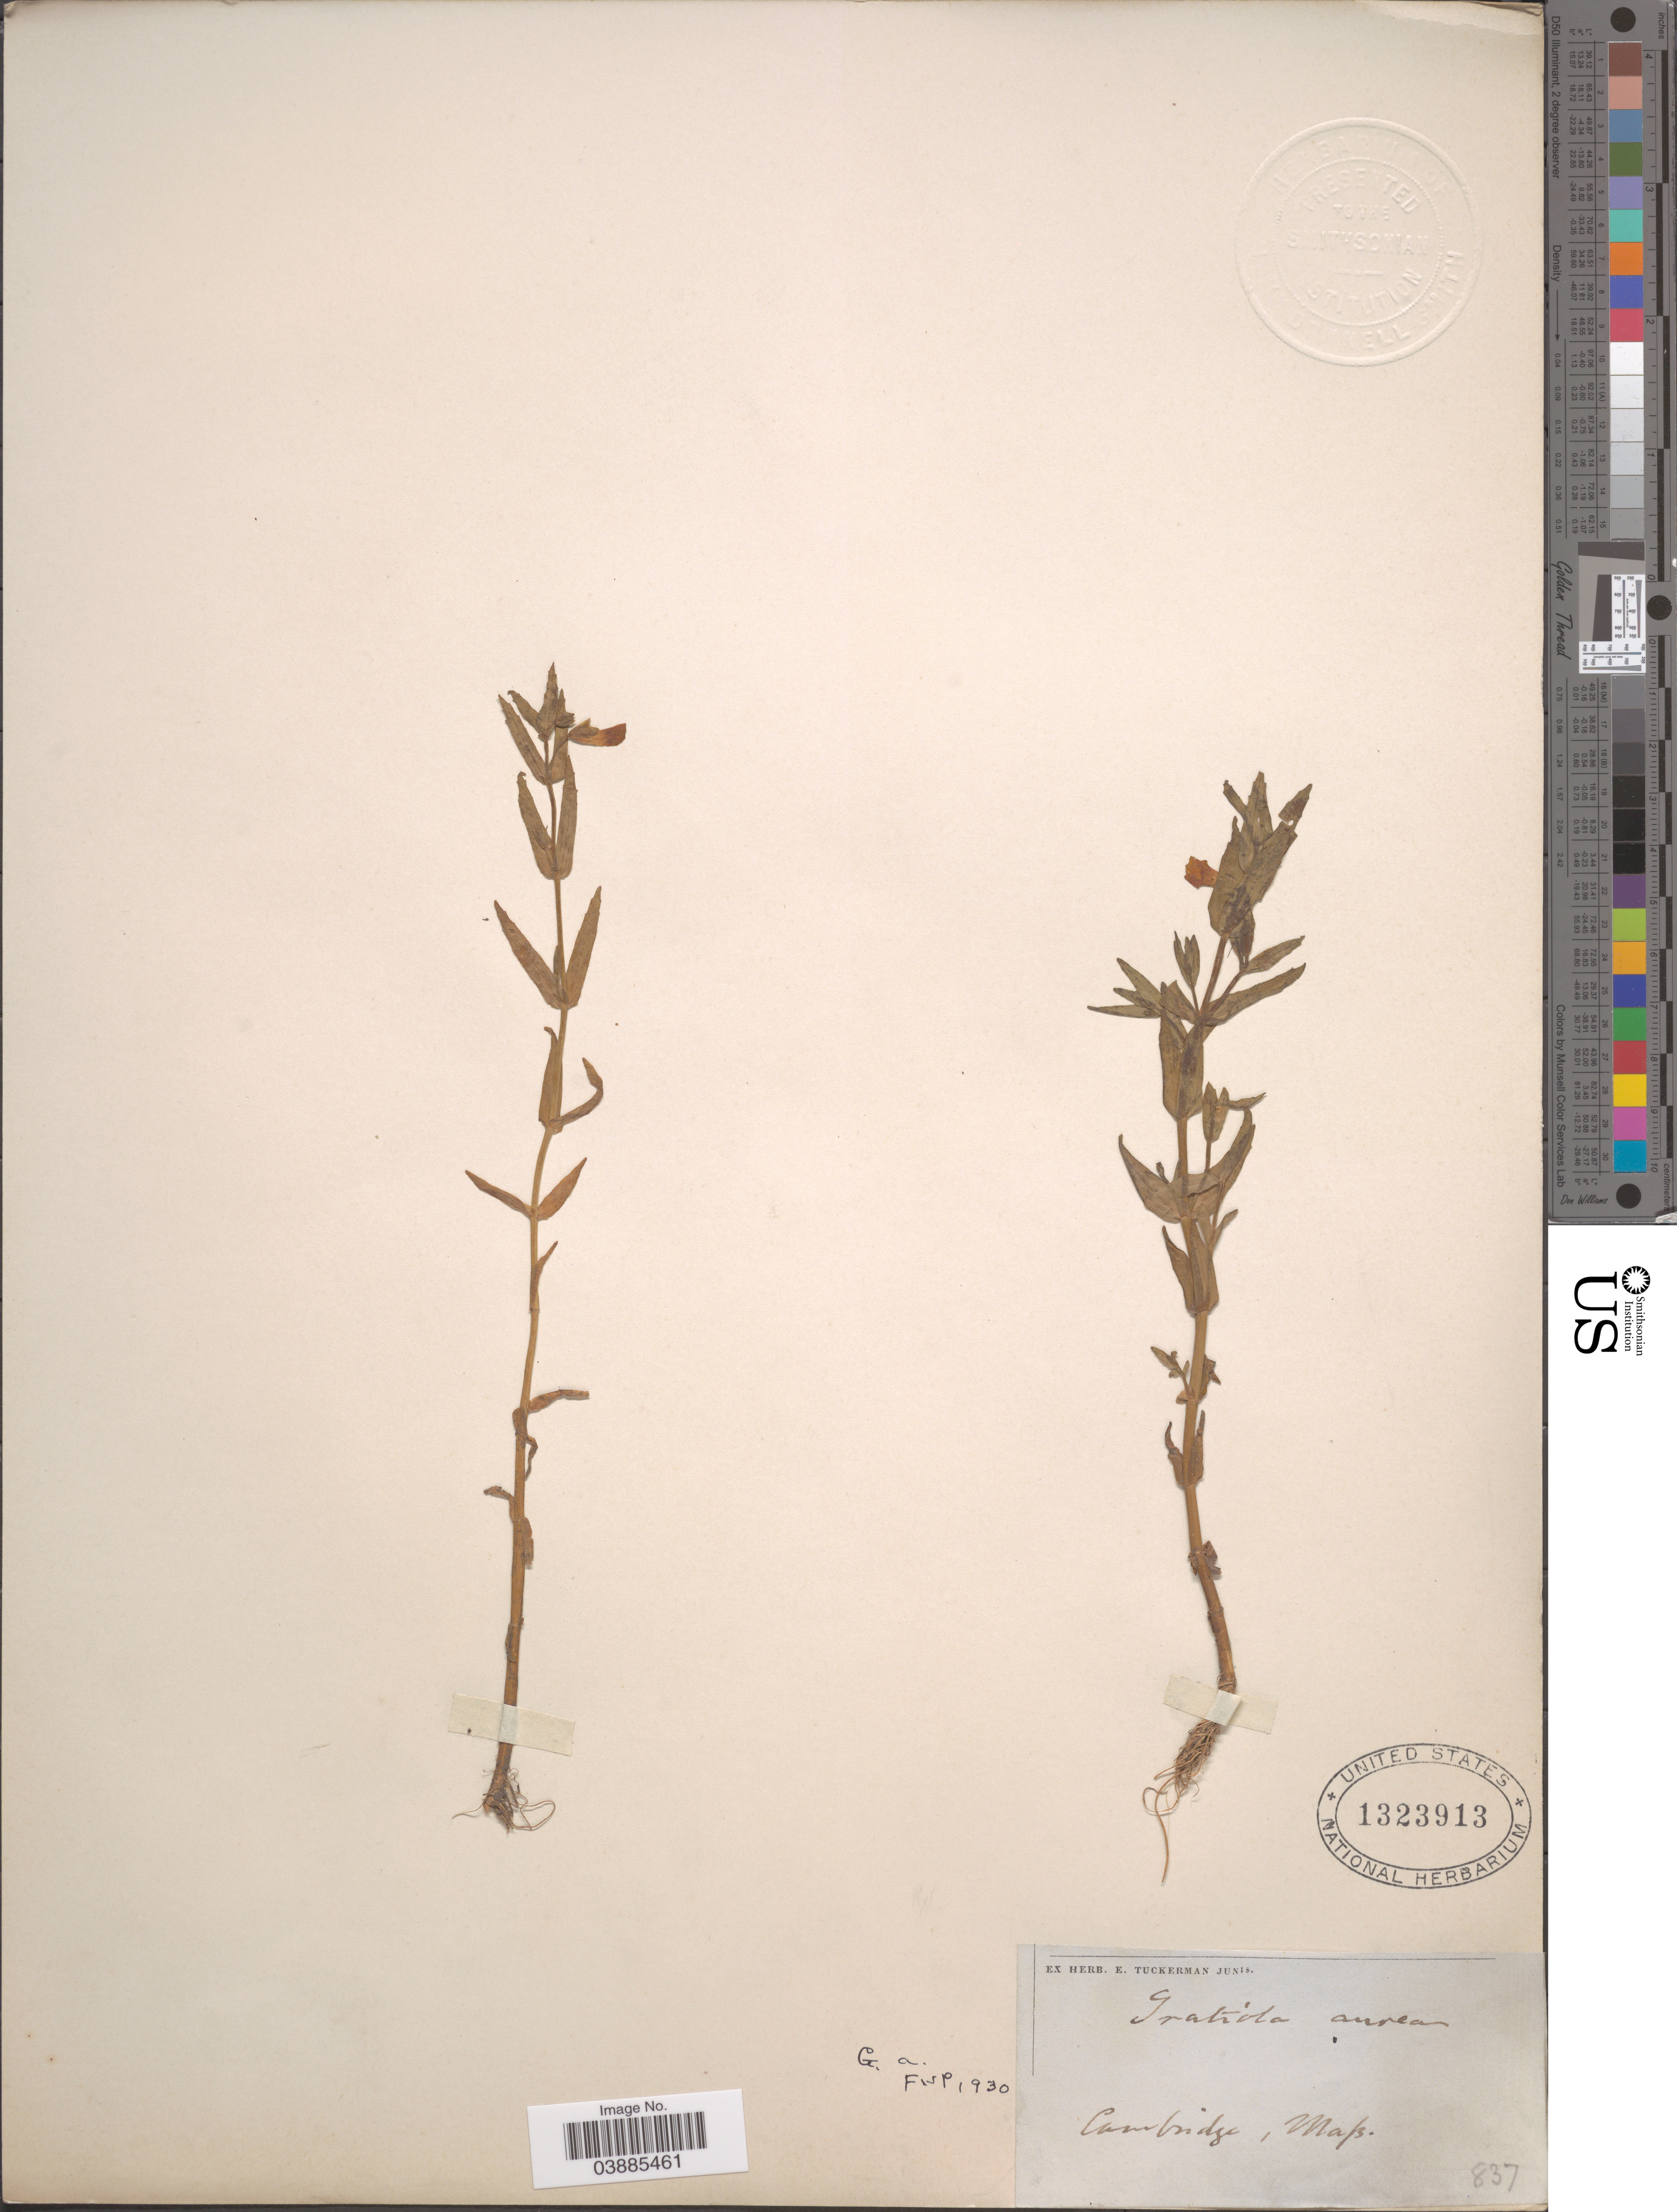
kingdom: Plantae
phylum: Tracheophyta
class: Magnoliopsida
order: Lamiales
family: Plantaginaceae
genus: Gratiola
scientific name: Gratiola aurea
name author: Pursh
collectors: ex herb. E. Tuckerman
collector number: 837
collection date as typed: Transcribed d/m/y: /6/18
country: United States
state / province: Massachusetts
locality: Cambridge.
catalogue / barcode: US 1323913